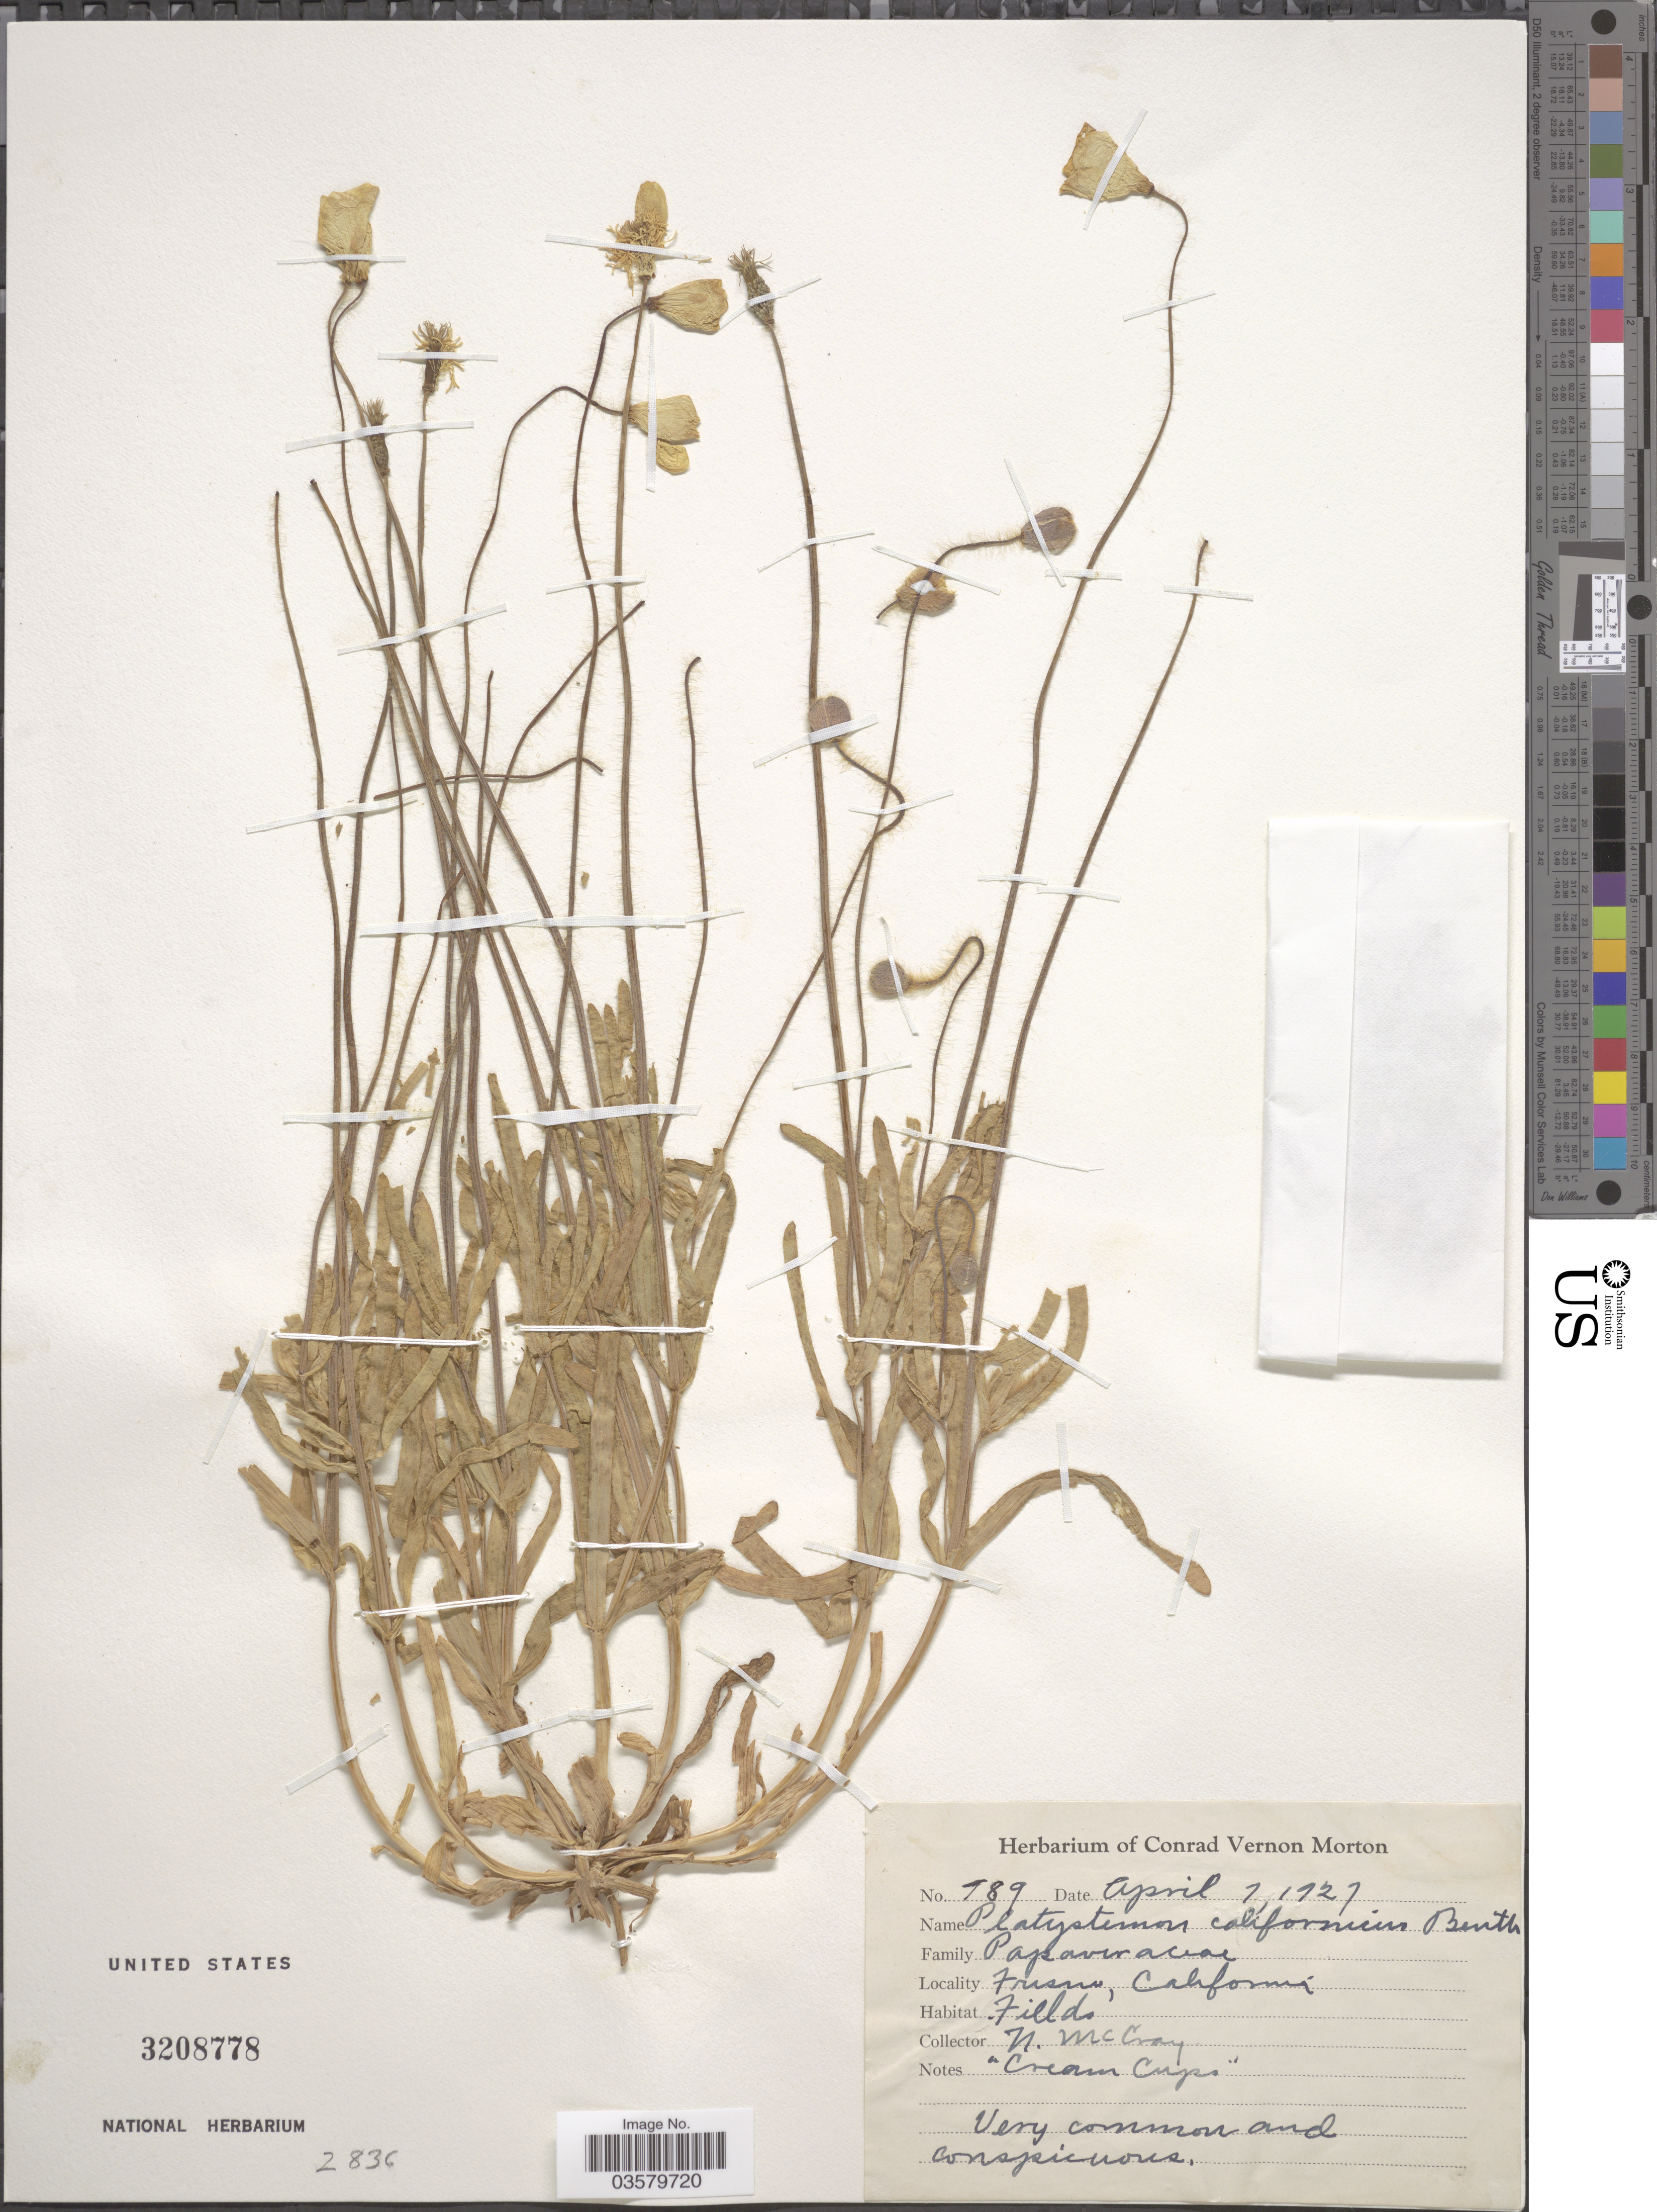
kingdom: Plantae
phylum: Tracheophyta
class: Magnoliopsida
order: Ranunculales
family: Papaveraceae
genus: Platystemon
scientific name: Platystemon californicus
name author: Benth.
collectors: N. McCray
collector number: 789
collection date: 1927-04-07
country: United States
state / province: California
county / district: Fresno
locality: Fresno.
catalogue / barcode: US 3208778